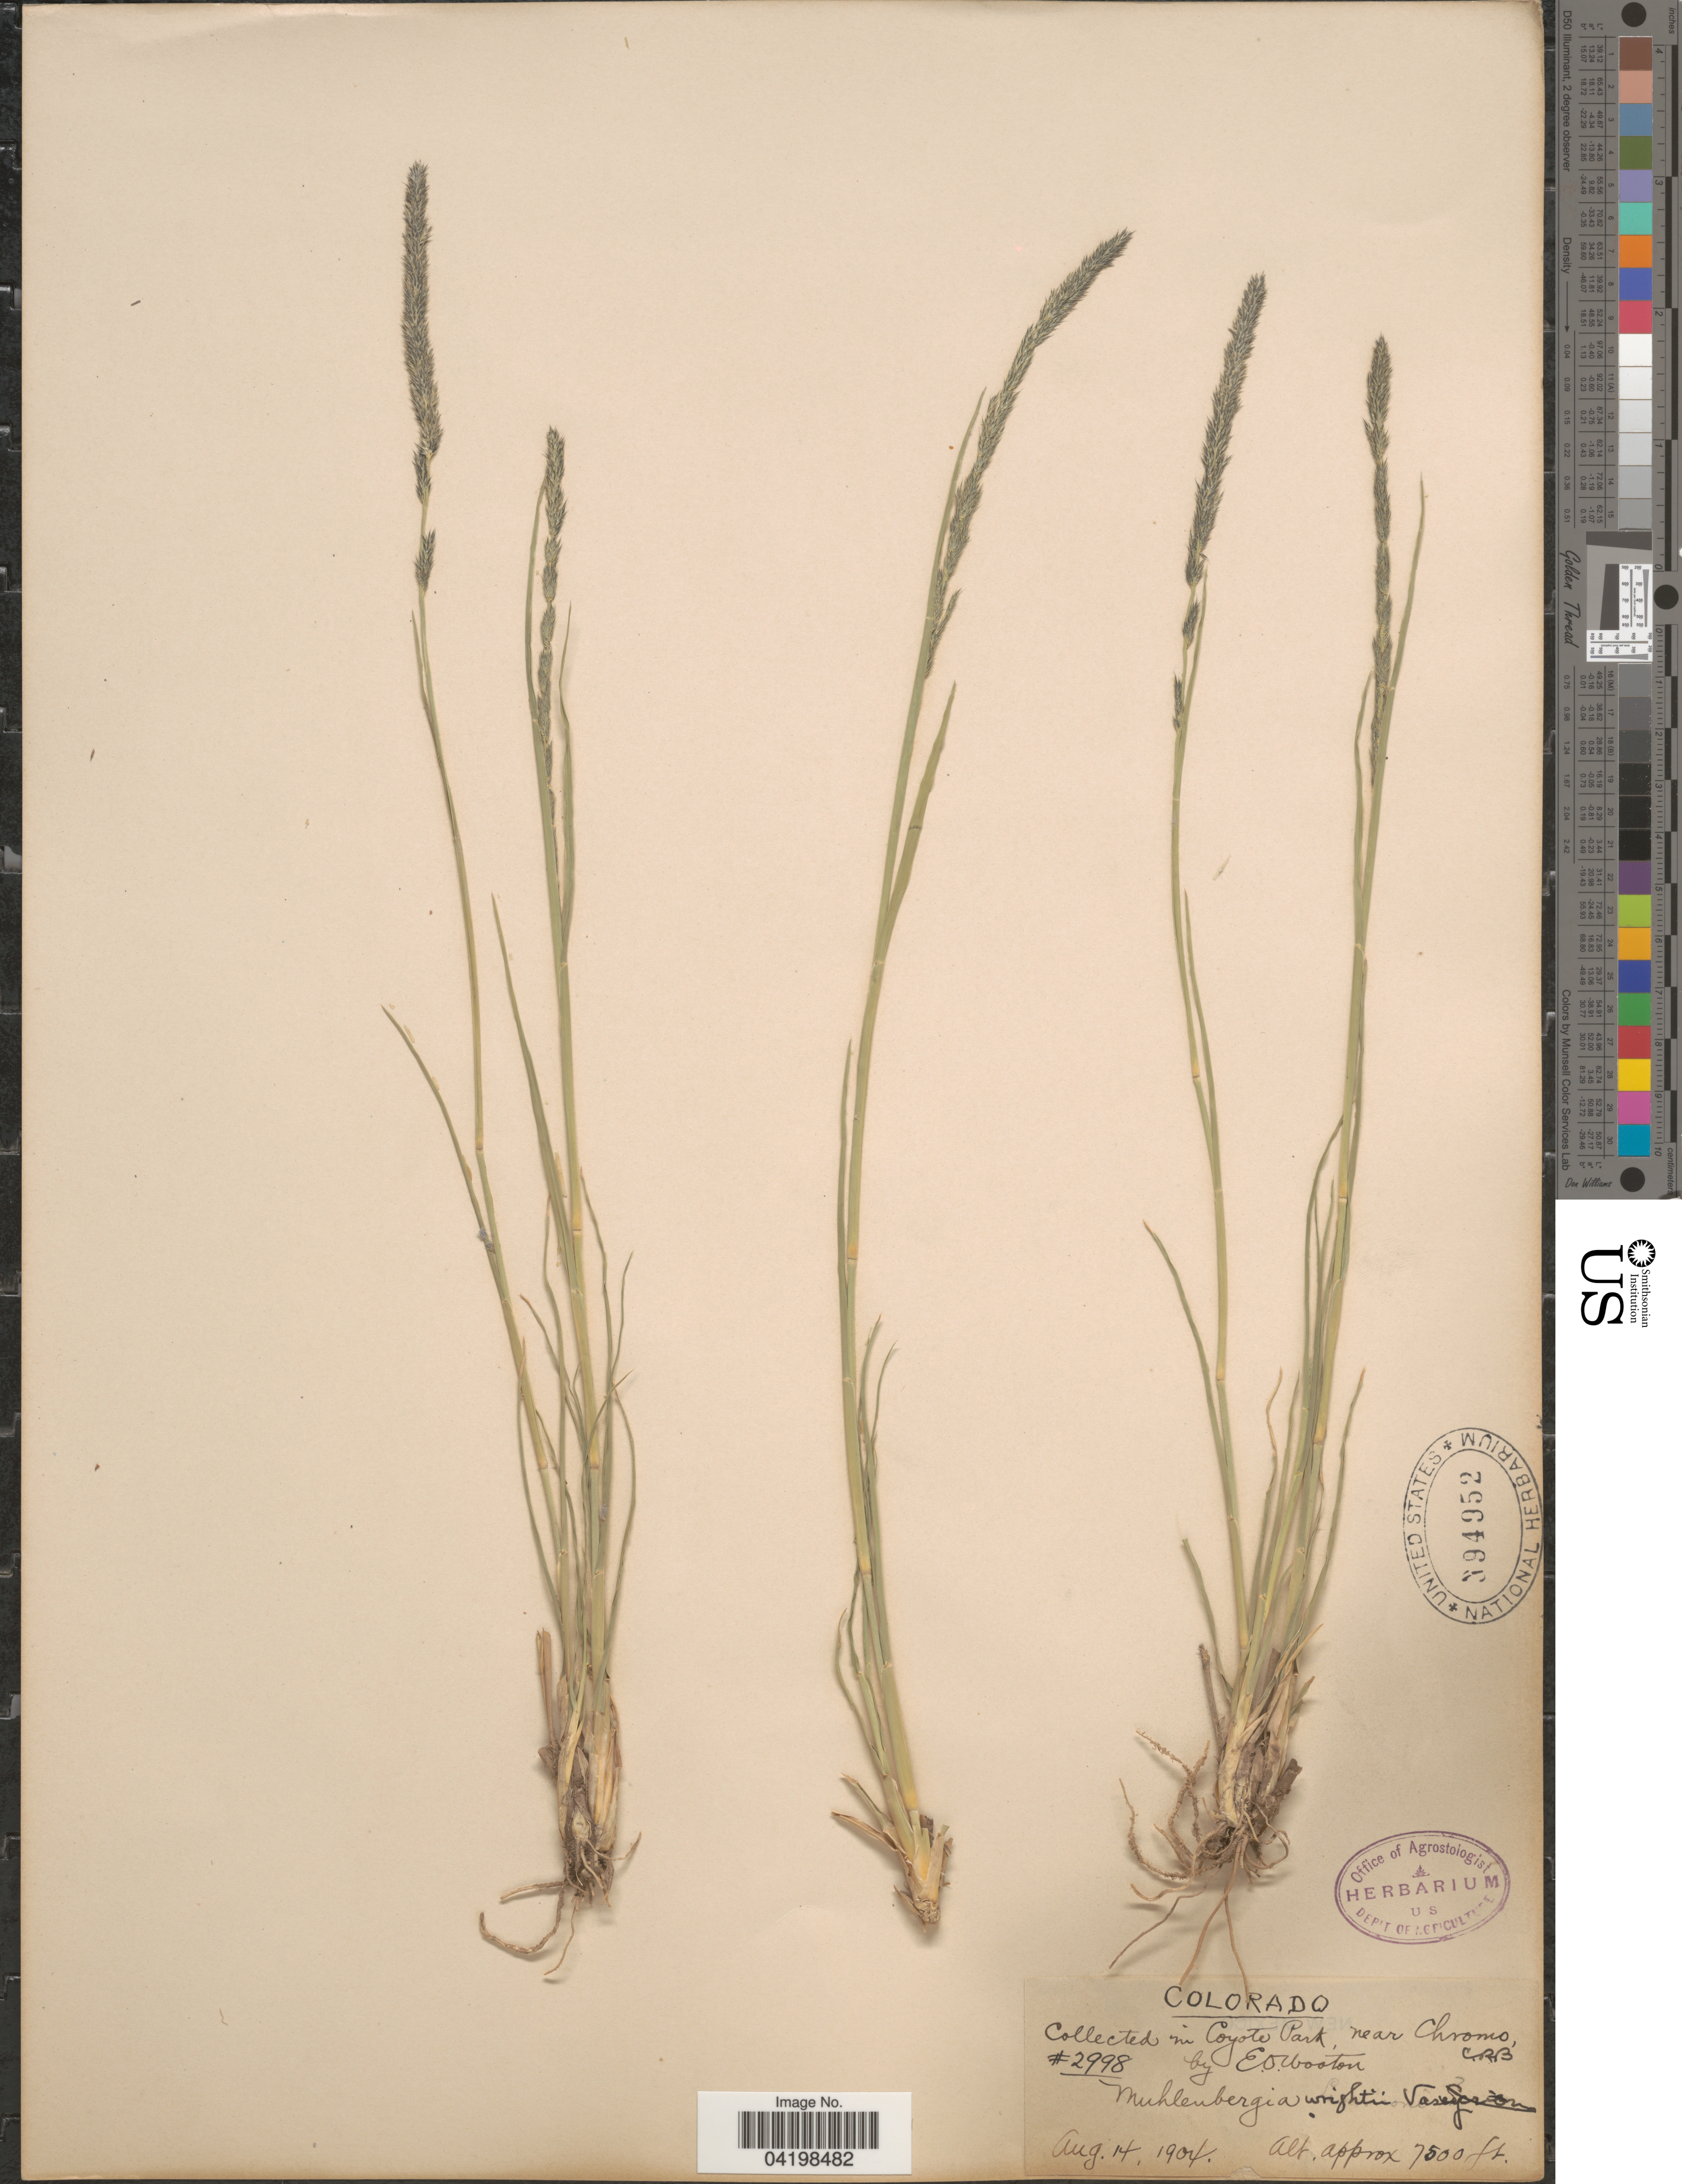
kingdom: Plantae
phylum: Tracheophyta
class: Liliopsida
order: Poales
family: Poaceae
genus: Muhlenbergia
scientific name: Muhlenbergia wrightii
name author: Vasey ex J.M. Coult.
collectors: E. O. Wooton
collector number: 2998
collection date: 1904-08-14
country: United States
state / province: Colorado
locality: Coyote Park, near Chromo, CRB.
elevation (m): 2286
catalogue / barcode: US 994952